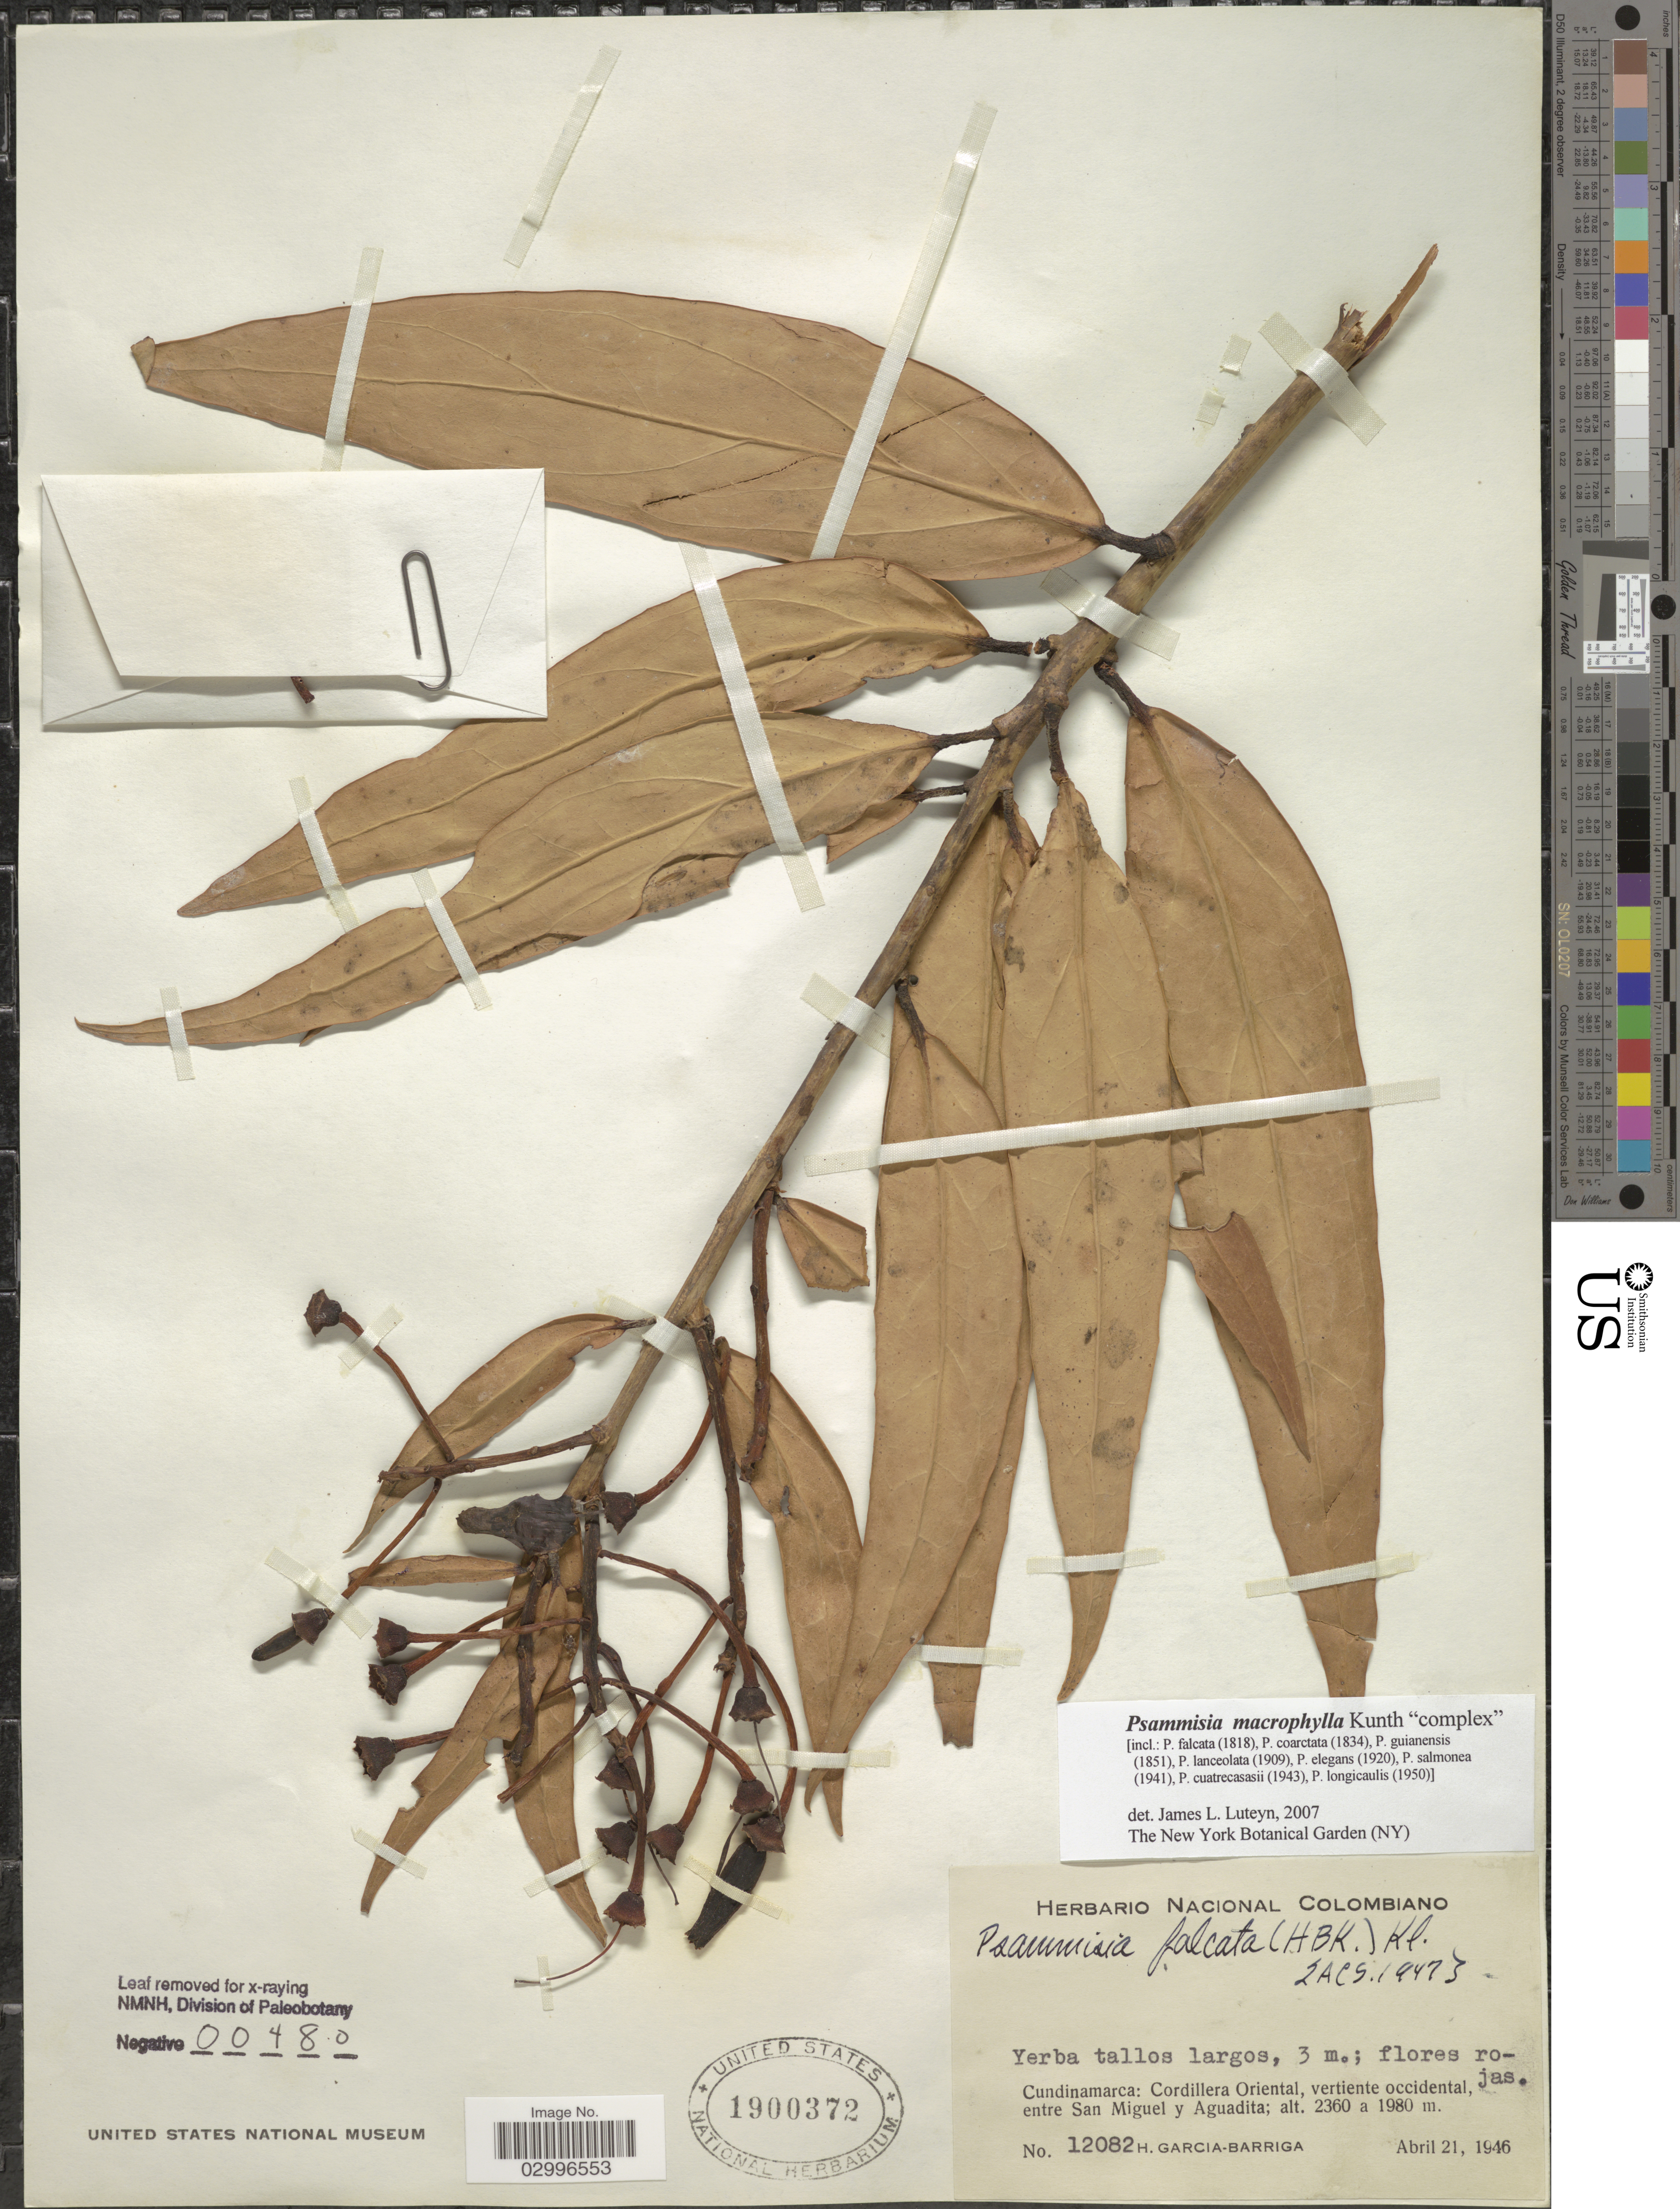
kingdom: Plantae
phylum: Tracheophyta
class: Magnoliopsida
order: Ericales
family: Ericaceae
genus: Psammisia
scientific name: Psammisia macrophylla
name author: (Kunth) Klotzsch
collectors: H. García Barriga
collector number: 12082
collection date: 1946-04-21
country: Colombia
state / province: Cundinamarca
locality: Cordillera Oriental, vertiente occidental, entre San Miguel y Aguadita.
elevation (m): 1980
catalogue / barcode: US 1900372